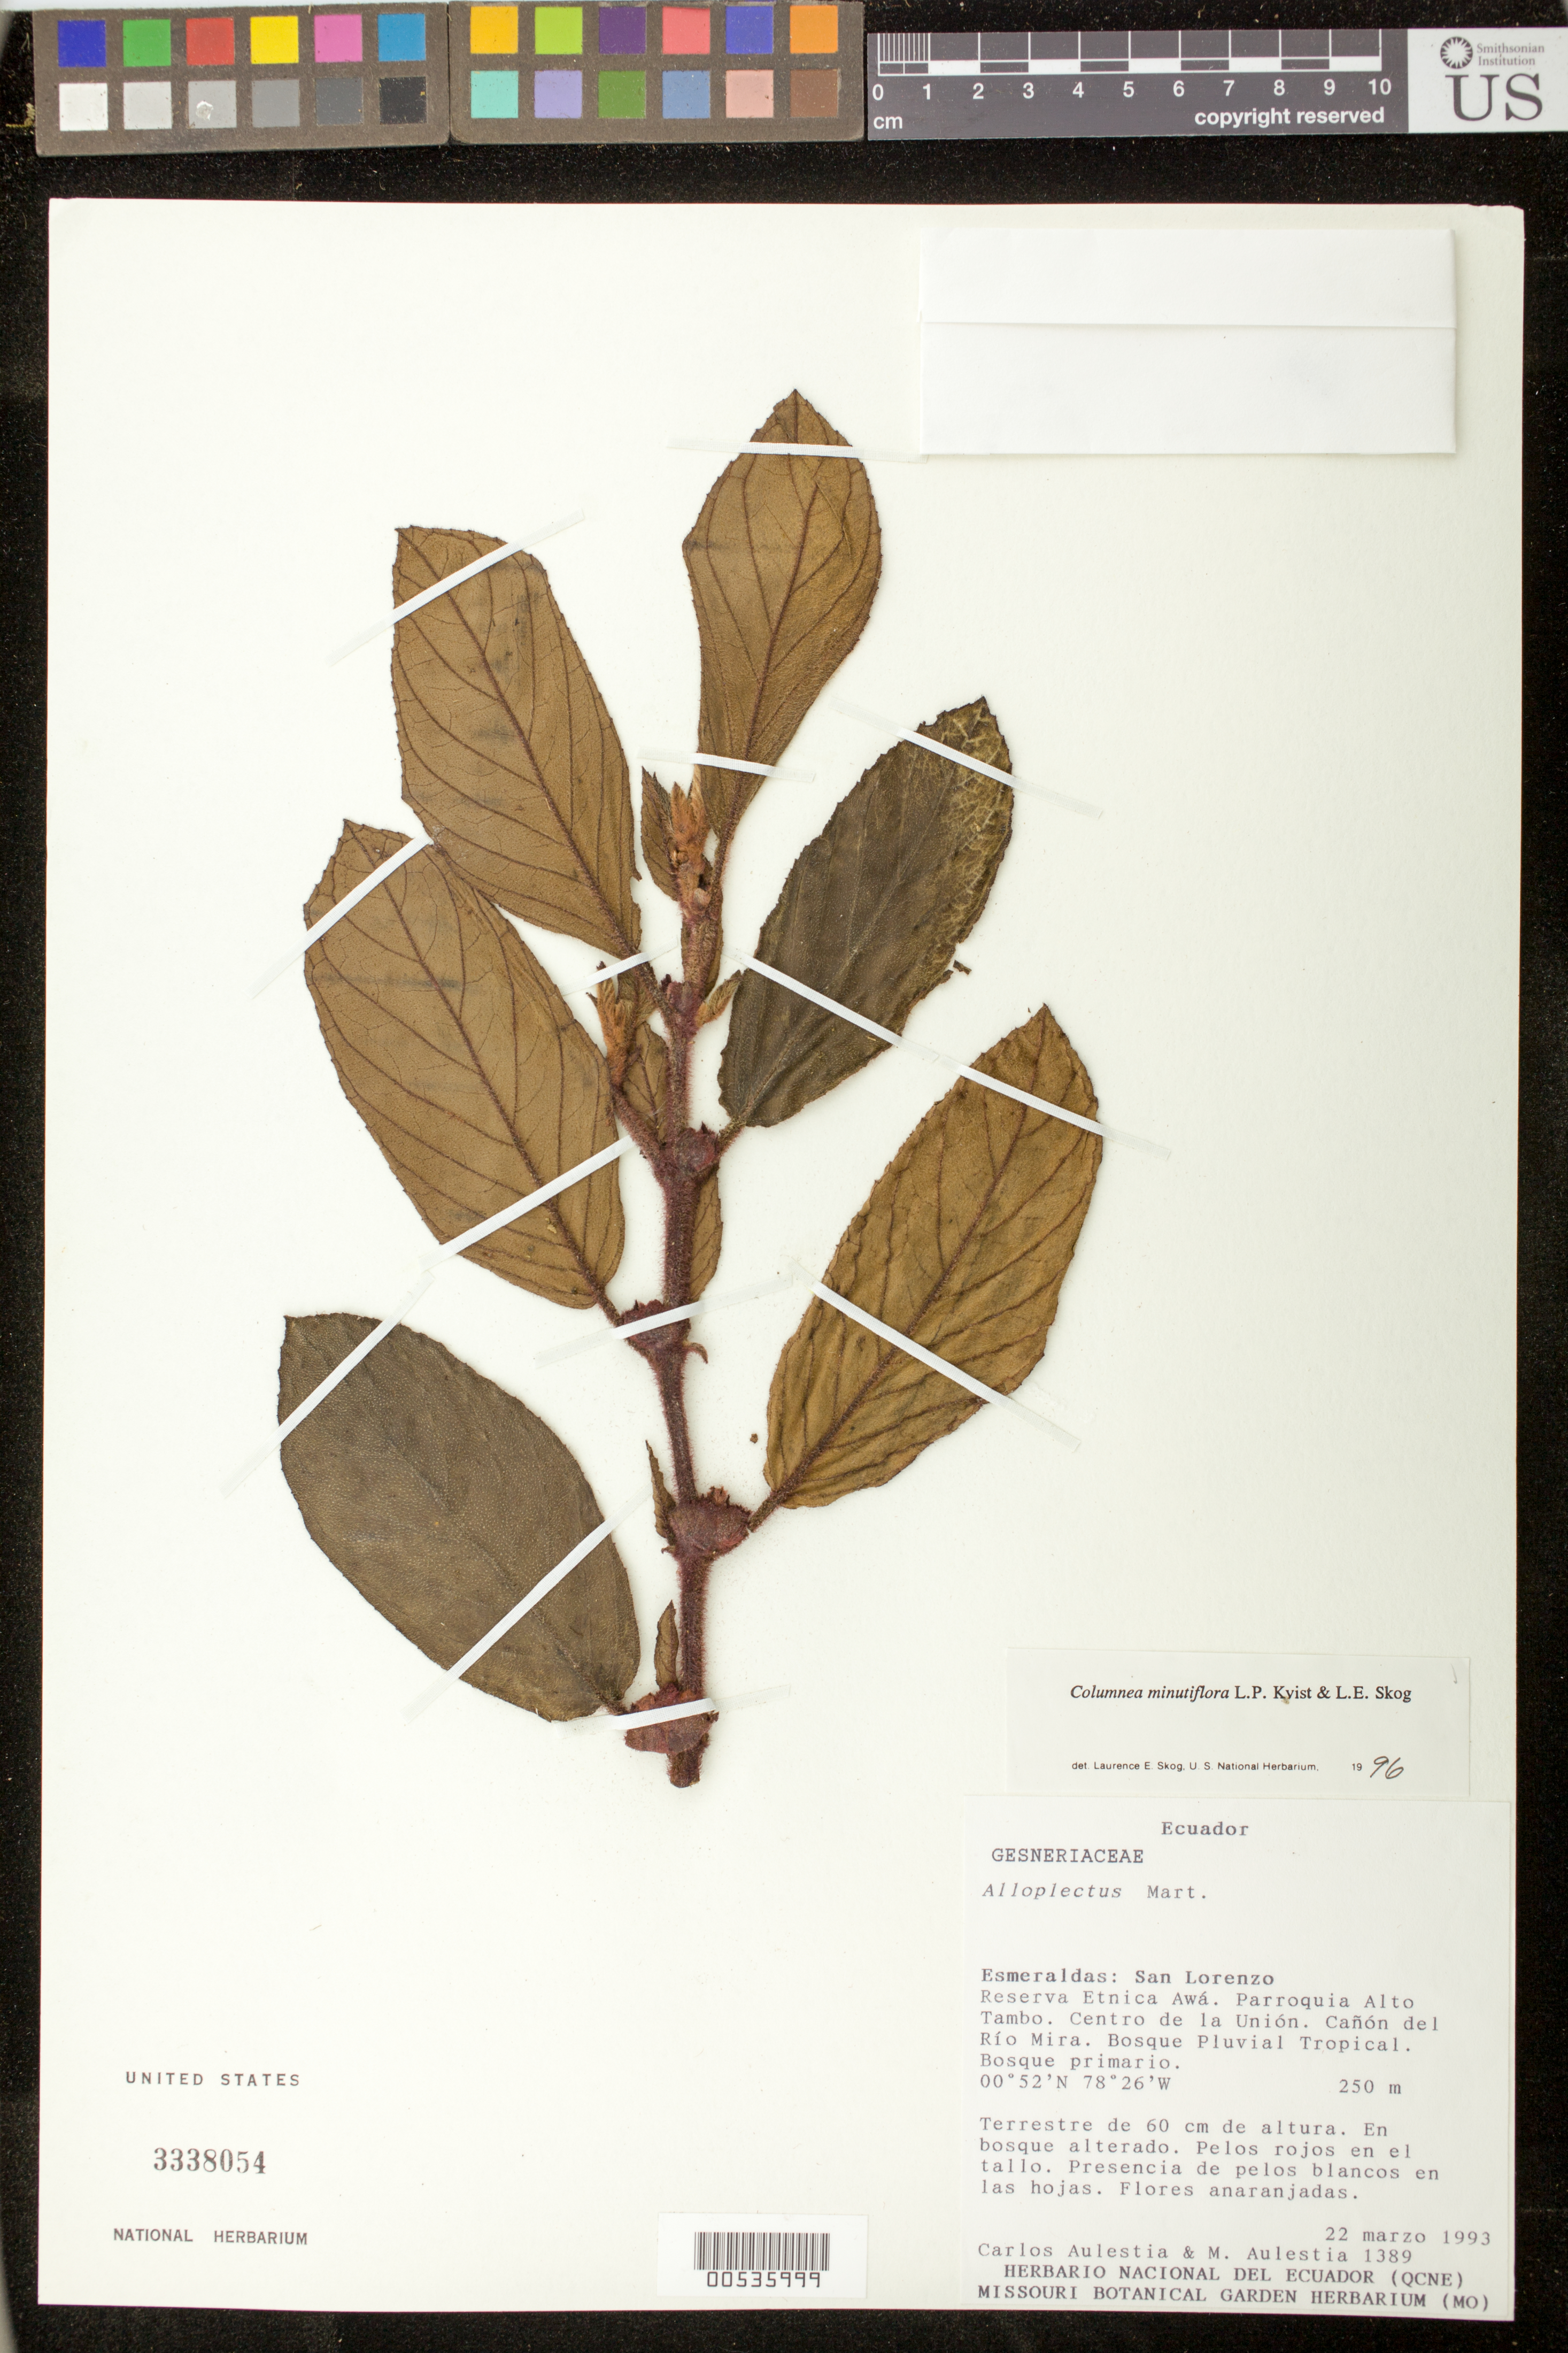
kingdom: Plantae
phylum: Tracheophyta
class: Magnoliopsida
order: Lamiales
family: Gesneriaceae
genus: Columnea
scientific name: Columnea flavohirsuta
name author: J.L. Clark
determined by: Clark, J. L.; Skog, Laurence E.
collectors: C. Aulestia & M. Aulestia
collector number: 1389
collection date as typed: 22 Mar 1993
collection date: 1993-03-22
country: Ecuador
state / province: Esmeraldas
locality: San Lorenzo: Reserva Etnica Awá, Parroquia Alto Tambo, Centro de la Unión, cañón del Río Mira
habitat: Bosque pluvial tropical, bosque primario; en bosque alterado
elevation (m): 250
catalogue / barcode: US 3338054